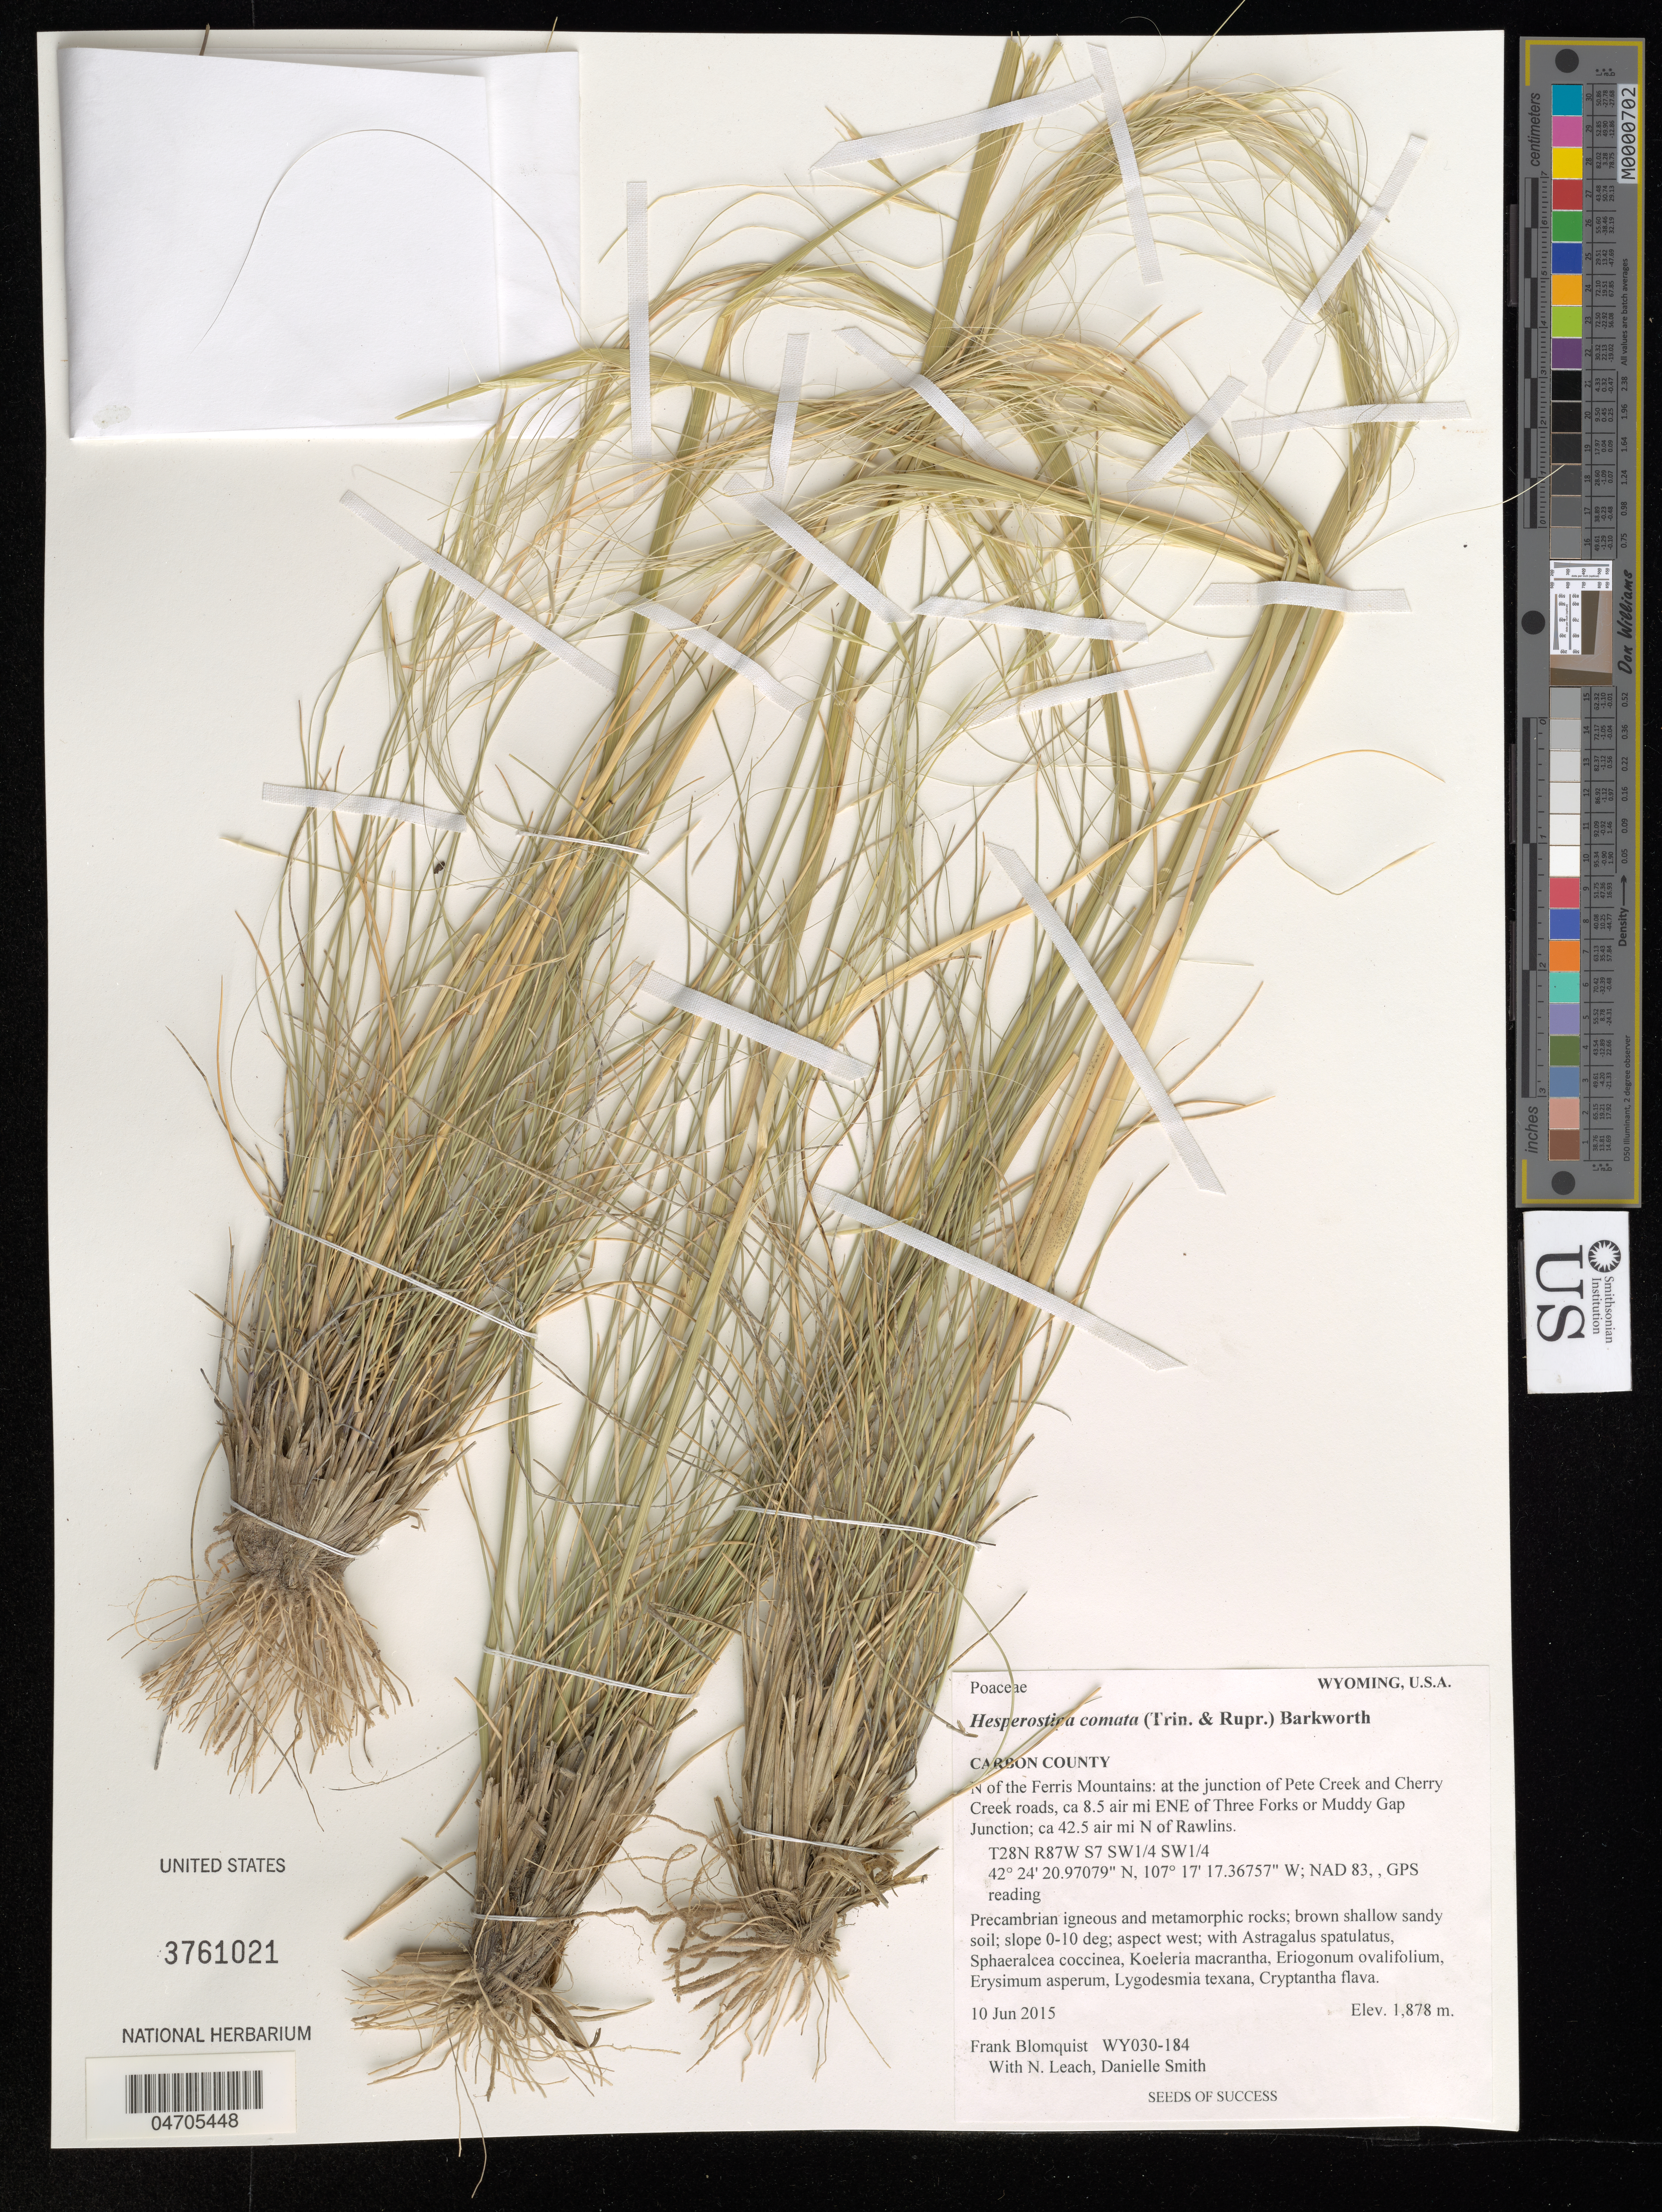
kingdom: Plantae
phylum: Tracheophyta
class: Liliopsida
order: Poales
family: Poaceae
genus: Hesperostipa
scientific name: Hesperostipa comata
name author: (Trin. & Rupr.) Barkworth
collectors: F. Blomquist, N. Leach & D. Smith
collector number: WY030-184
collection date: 2015-06-10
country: United States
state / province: Wyoming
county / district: Carbon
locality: Carbon County. N of the Ferris Mountains: at the junction of Pete Creek and Cherry Creek roads, ca 8.5 air mi ENE of Three Forks or Muddy Gap Junction; ca 42.5 air mi N of Rawlins. T28N R87W S7 SW¼ SW¼. NAD 83.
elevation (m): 1878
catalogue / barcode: US 3761021